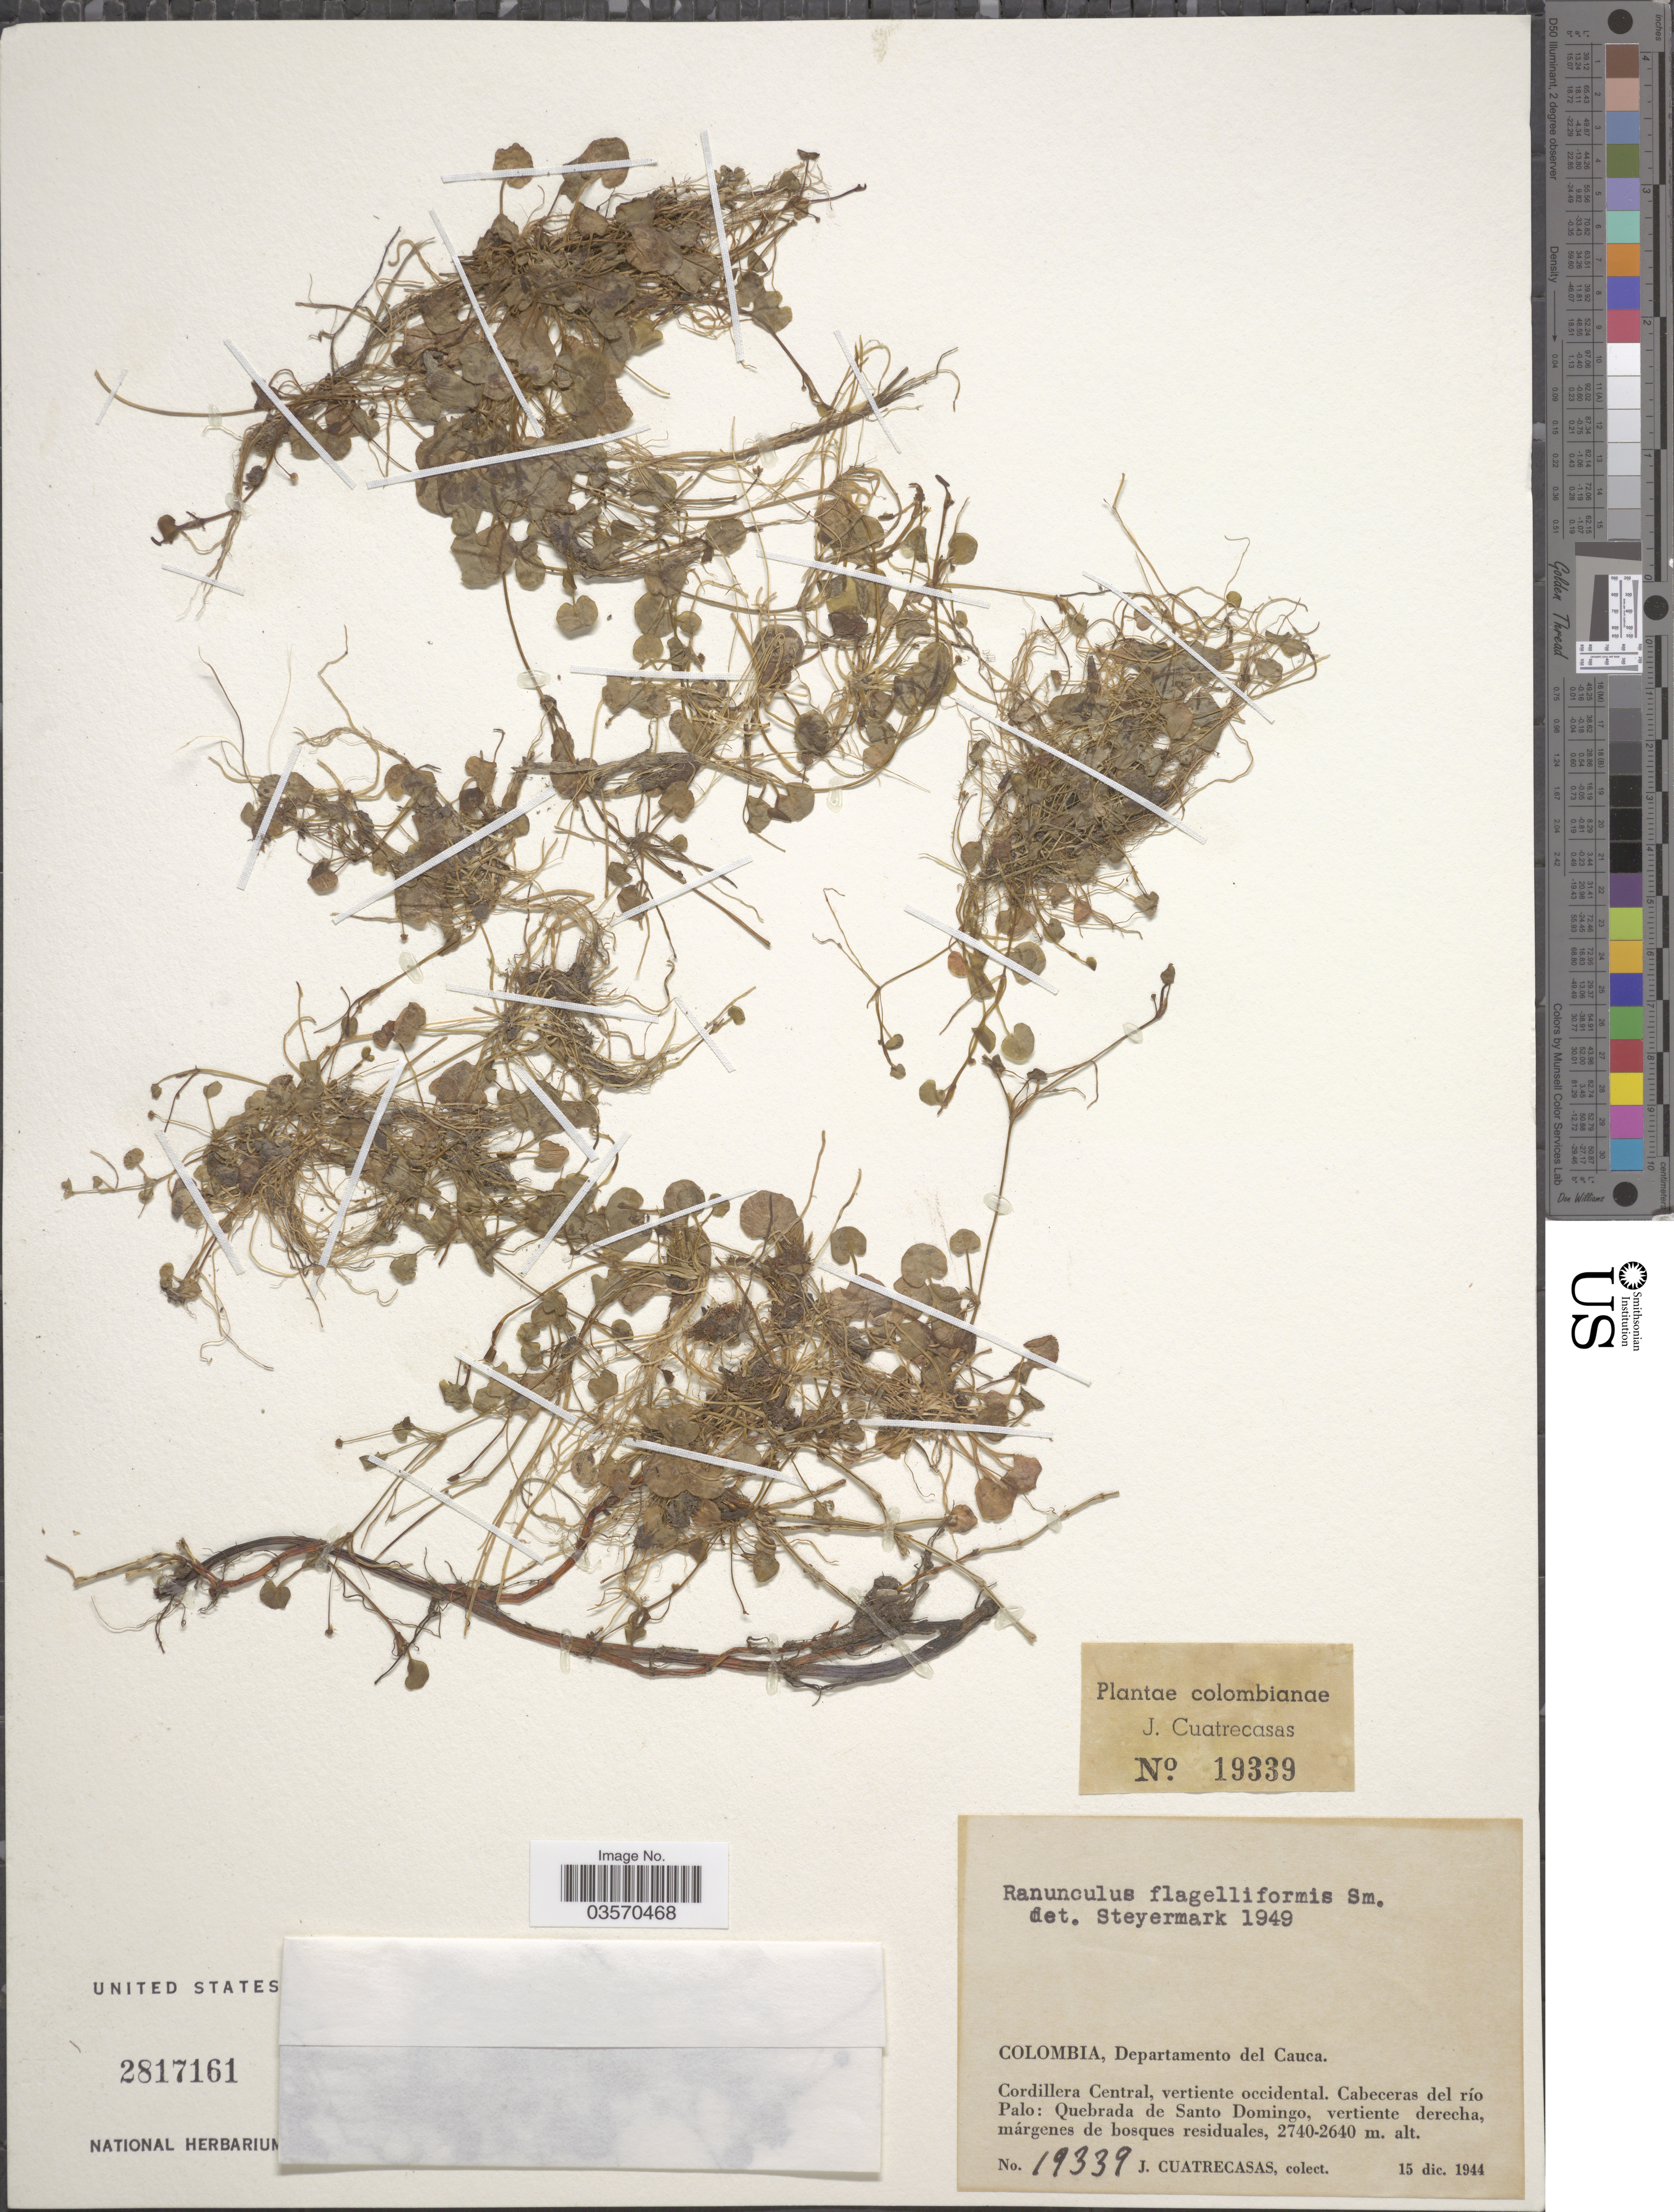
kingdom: Plantae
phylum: Tracheophyta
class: Magnoliopsida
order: Ranunculales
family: Ranunculaceae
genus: Ranunculus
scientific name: Ranunculus flagelliformis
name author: Sm.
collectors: J. Cuatrecasas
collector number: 19339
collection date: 1944-12-15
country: Colombia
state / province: Cauca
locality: Departamento del Cauca. Cordillera Central, vertiente occidental. Cabeceras del río Palo: Quebrada de Santo Domingo.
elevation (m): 2640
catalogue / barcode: US 2817161